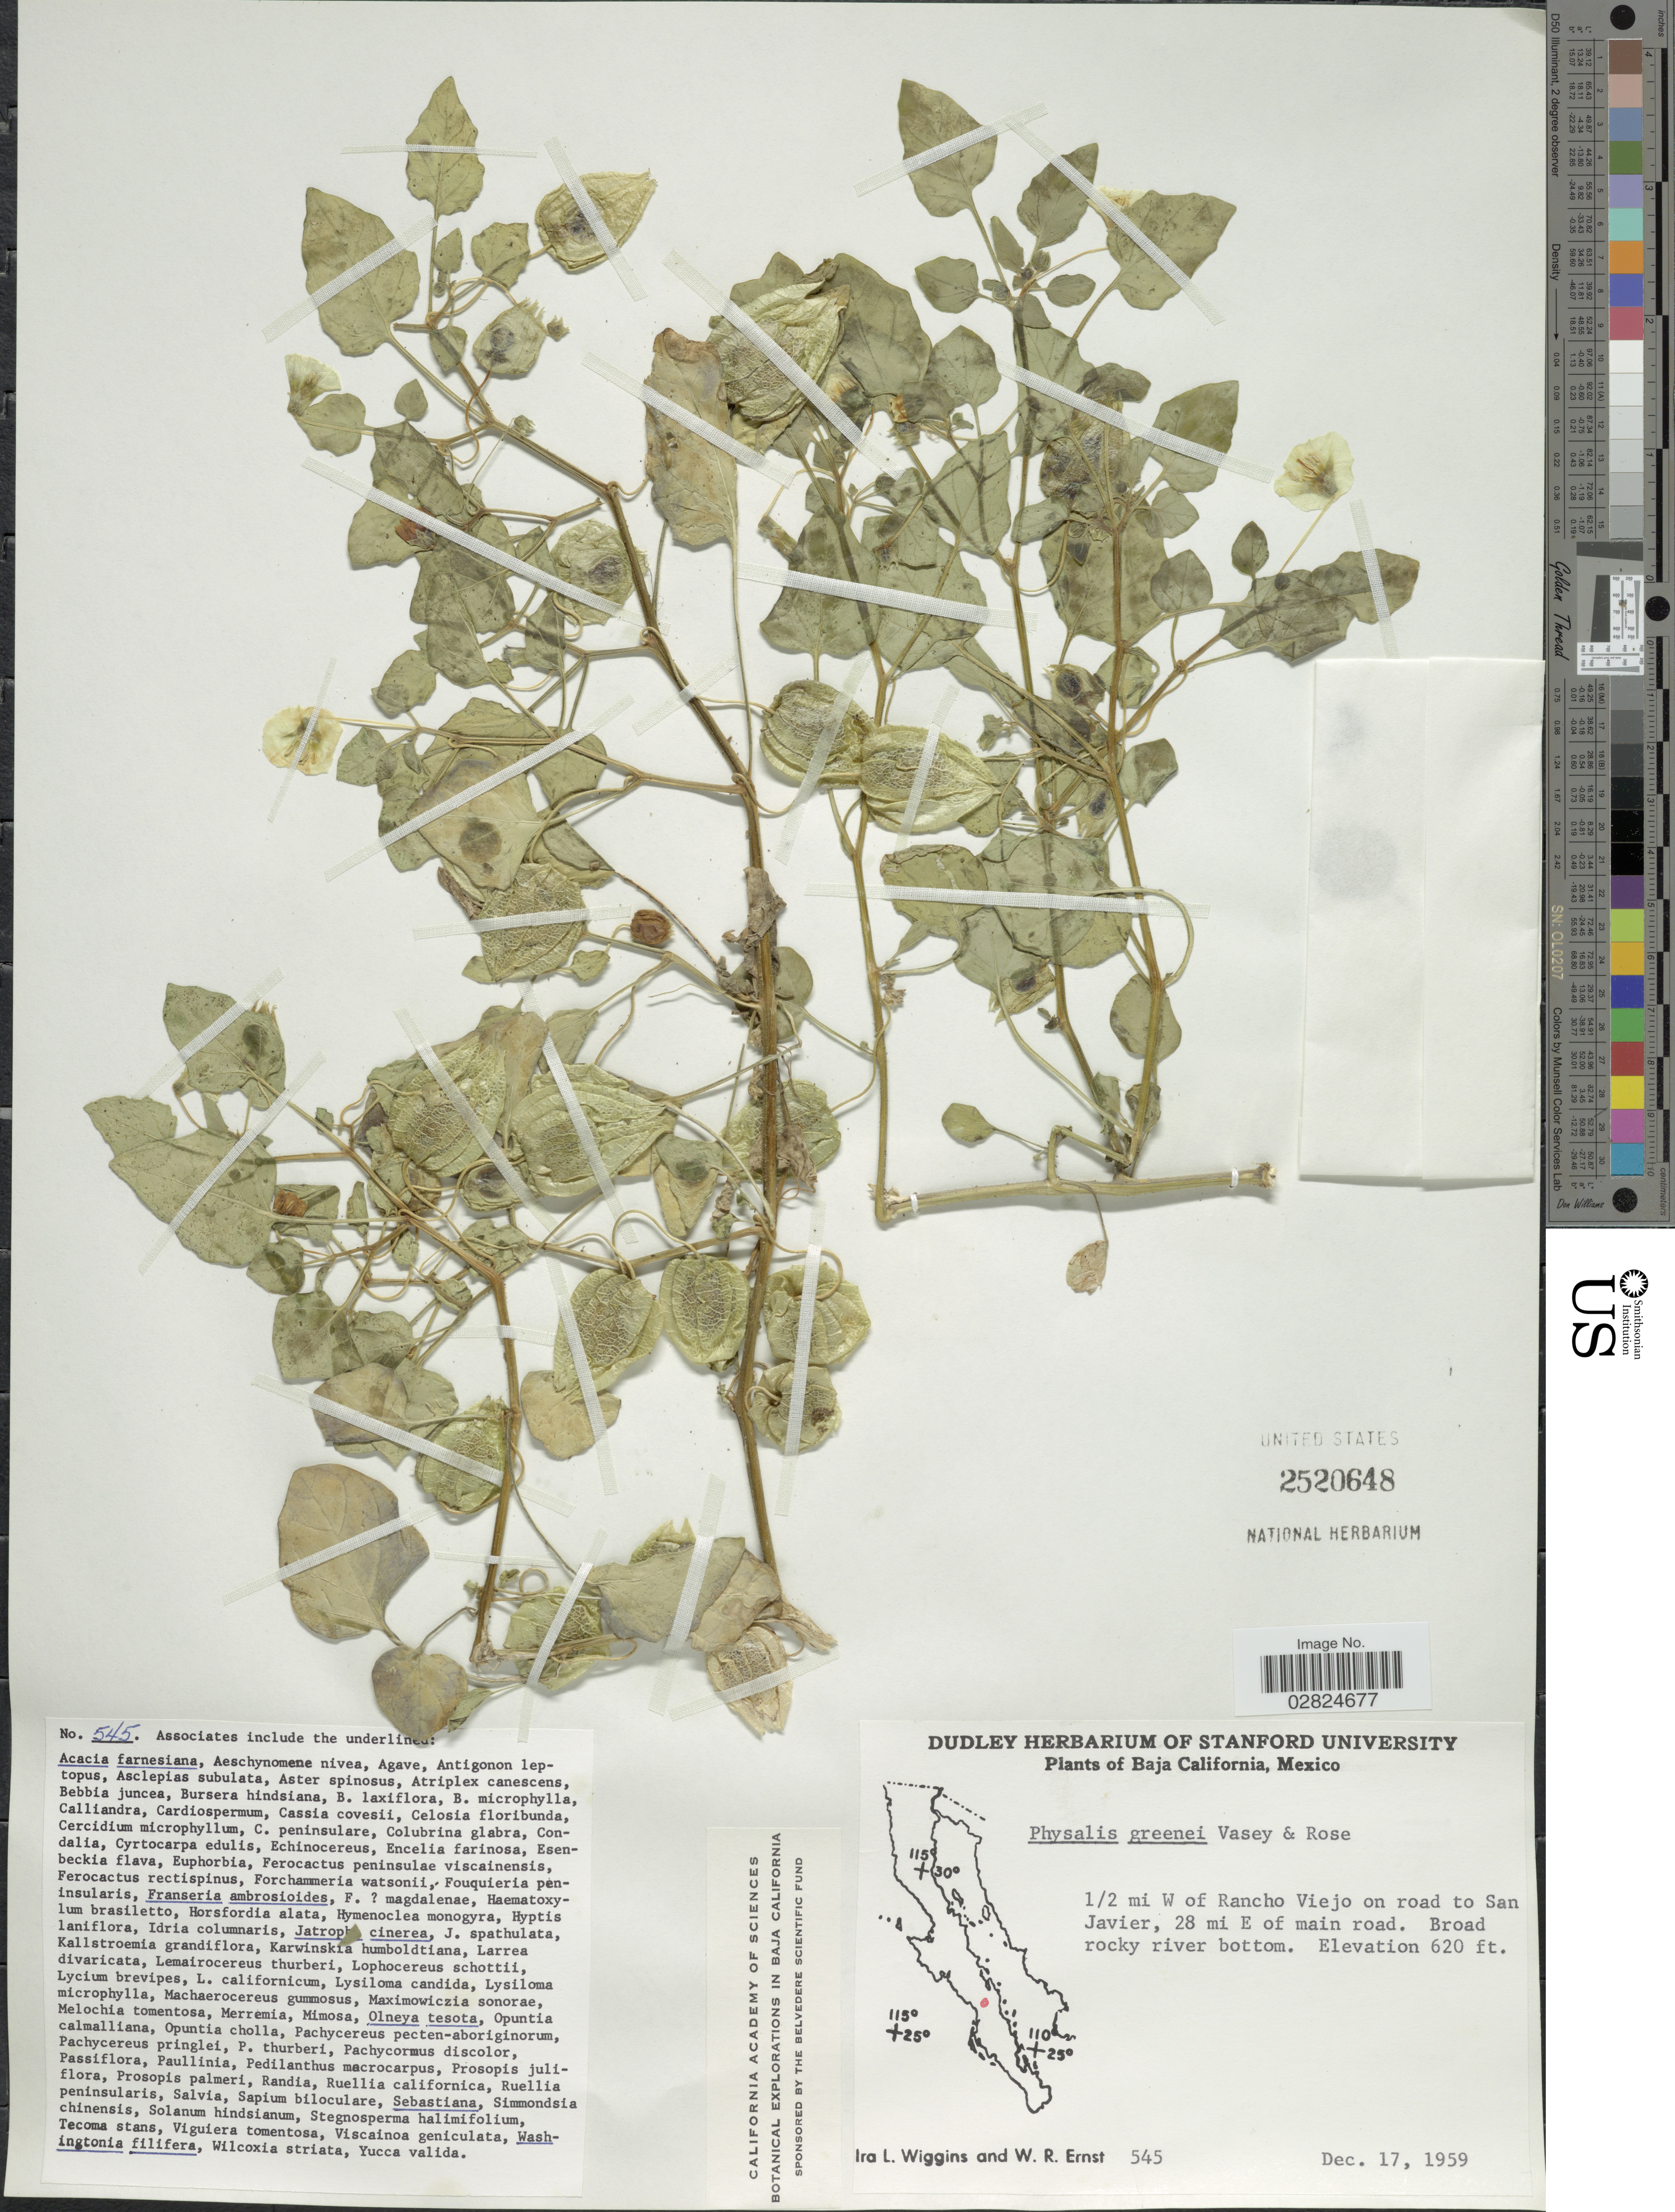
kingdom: Plantae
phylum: Tracheophyta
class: Magnoliopsida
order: Solanales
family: Solanaceae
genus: Physalis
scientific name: Physalis crassifolia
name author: Benth.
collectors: I. L. Wiggins & W. R. Ernst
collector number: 545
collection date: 1959-12-17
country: Mexico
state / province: Baja California Sur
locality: ½ mi W of Rancho Viejo on road to San Javier, 28 mi E of main road. Broad rocky river bottom.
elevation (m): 189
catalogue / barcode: US 2520648